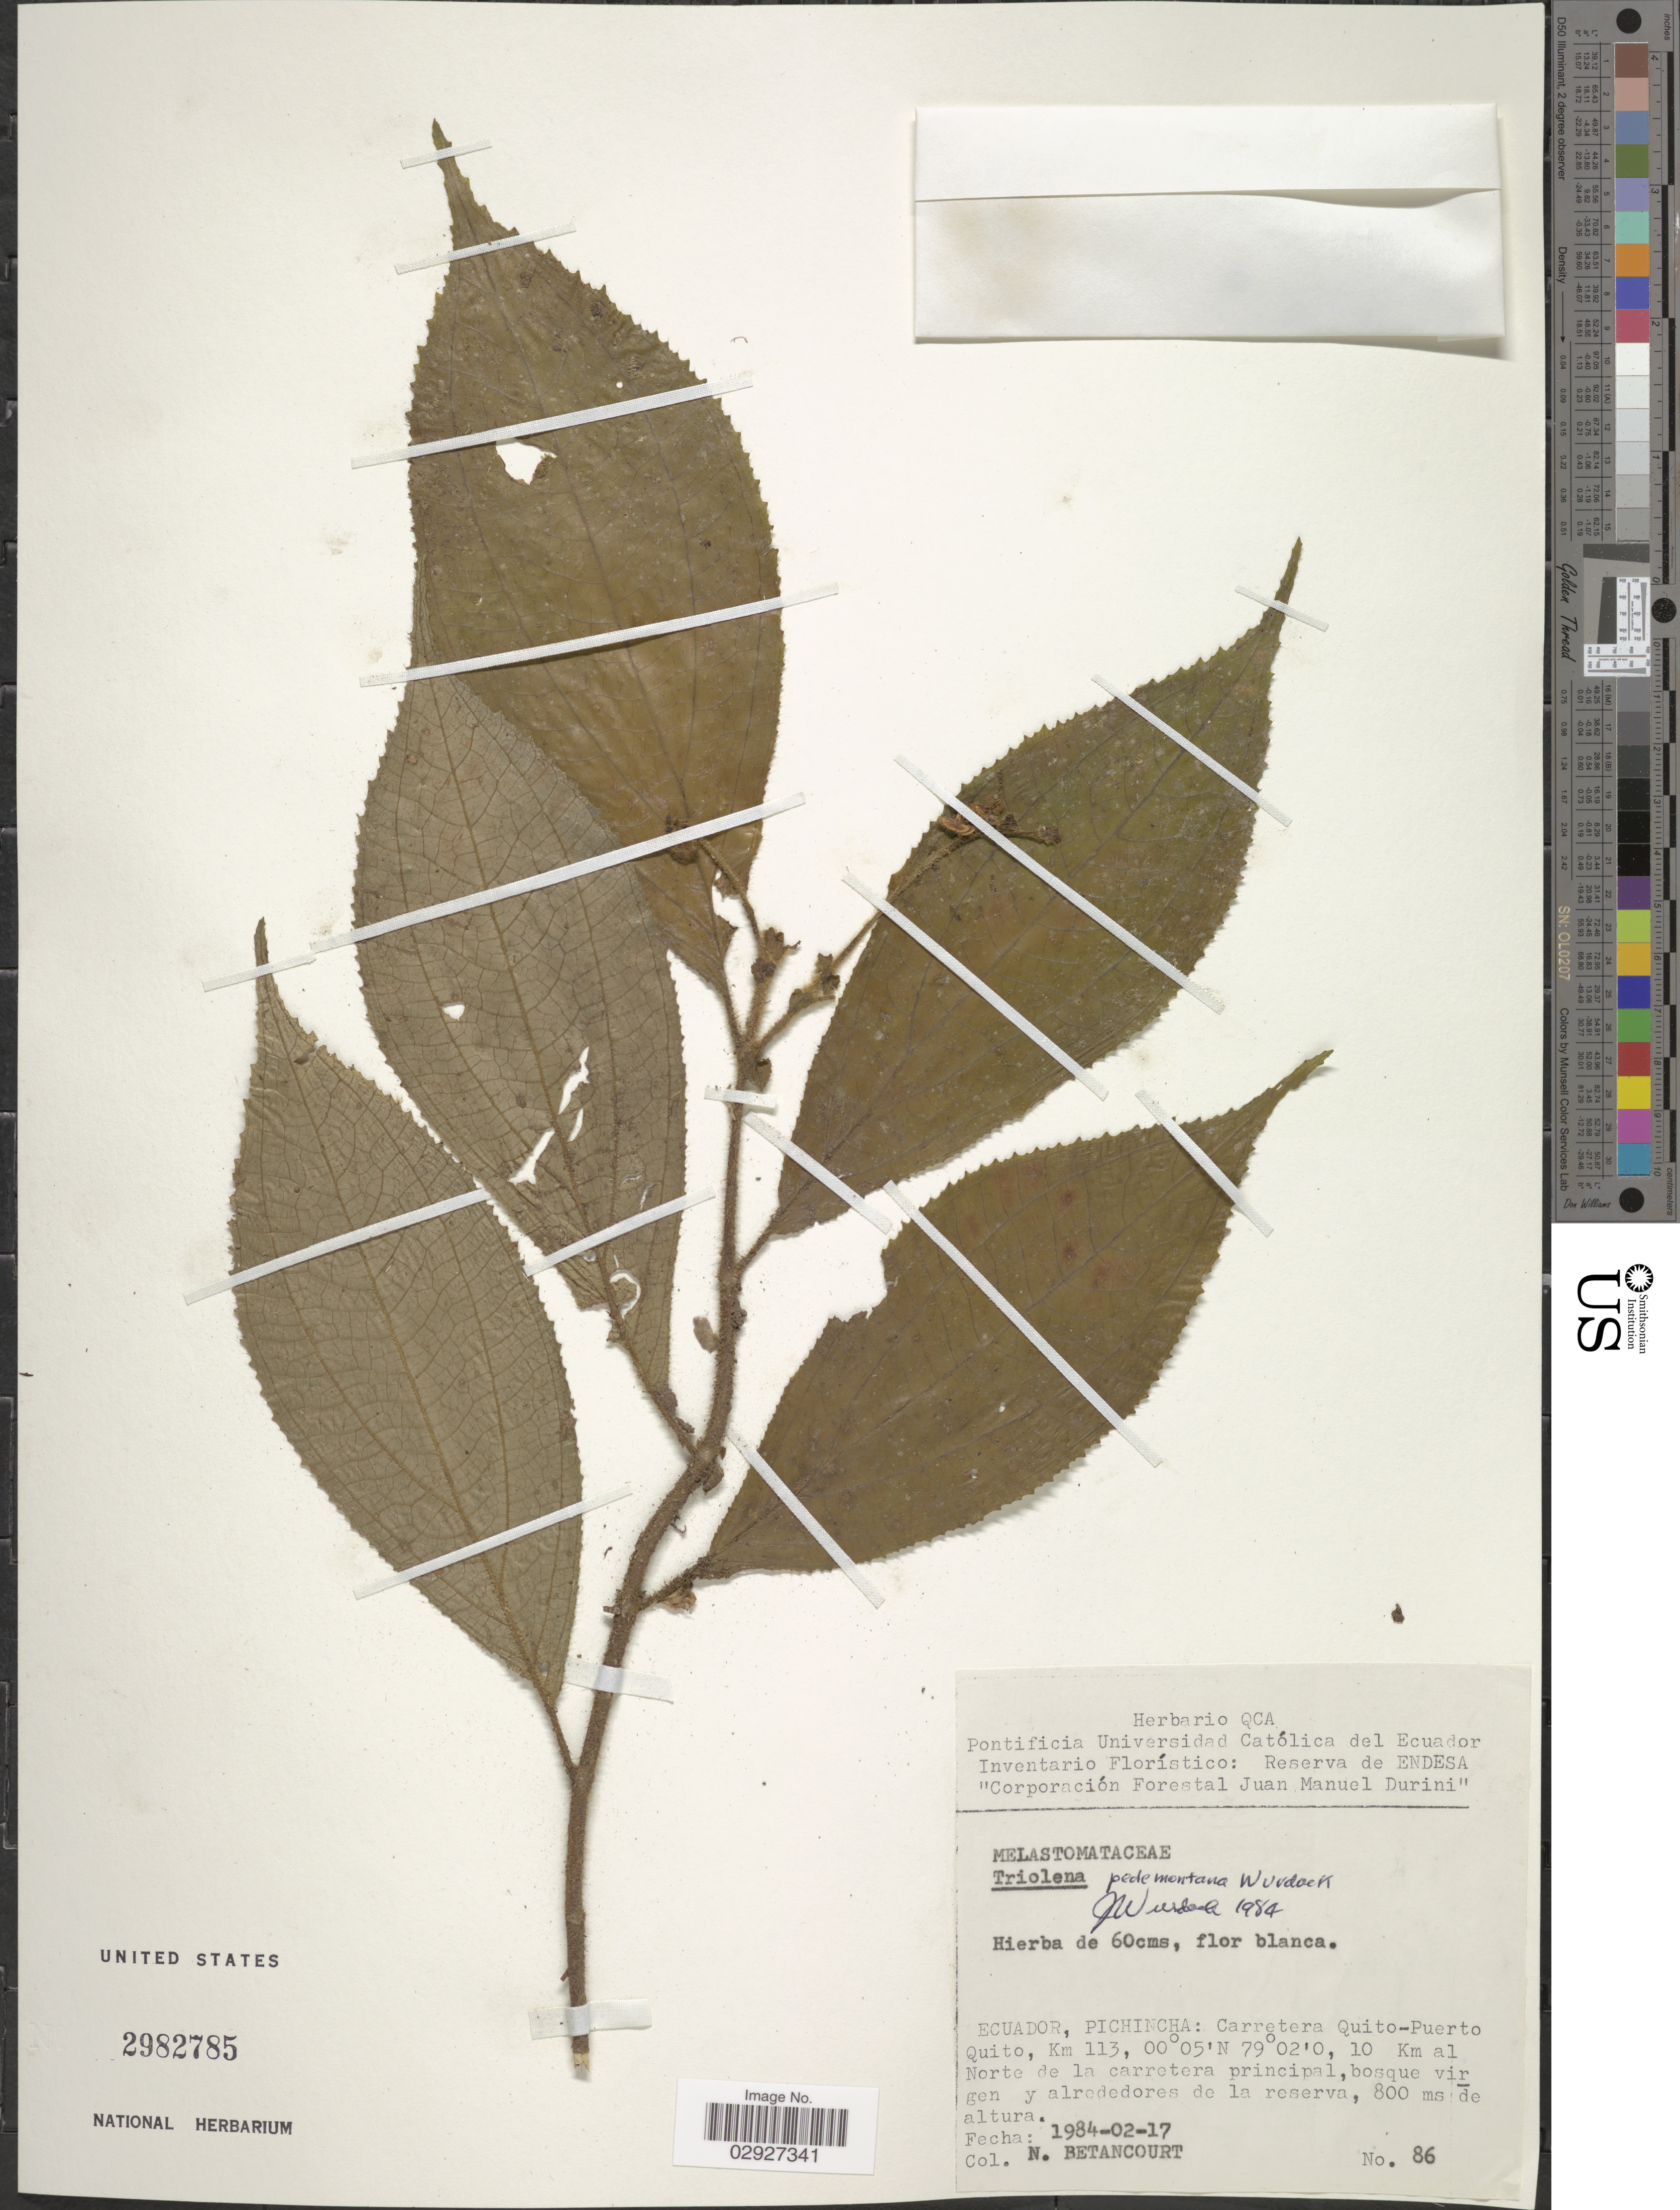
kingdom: Plantae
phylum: Tracheophyta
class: Magnoliopsida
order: Myrtales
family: Melastomataceae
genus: Triolena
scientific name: Triolena pedemontana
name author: Wurdack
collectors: N. Betancourt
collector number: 86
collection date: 1984-02-17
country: Ecuador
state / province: Pichincha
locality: Pichincha: Carretera Quito-Puerto Quito, Km 113, 10 Km al Norte de la carretera principal.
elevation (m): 800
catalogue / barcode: US 2982785